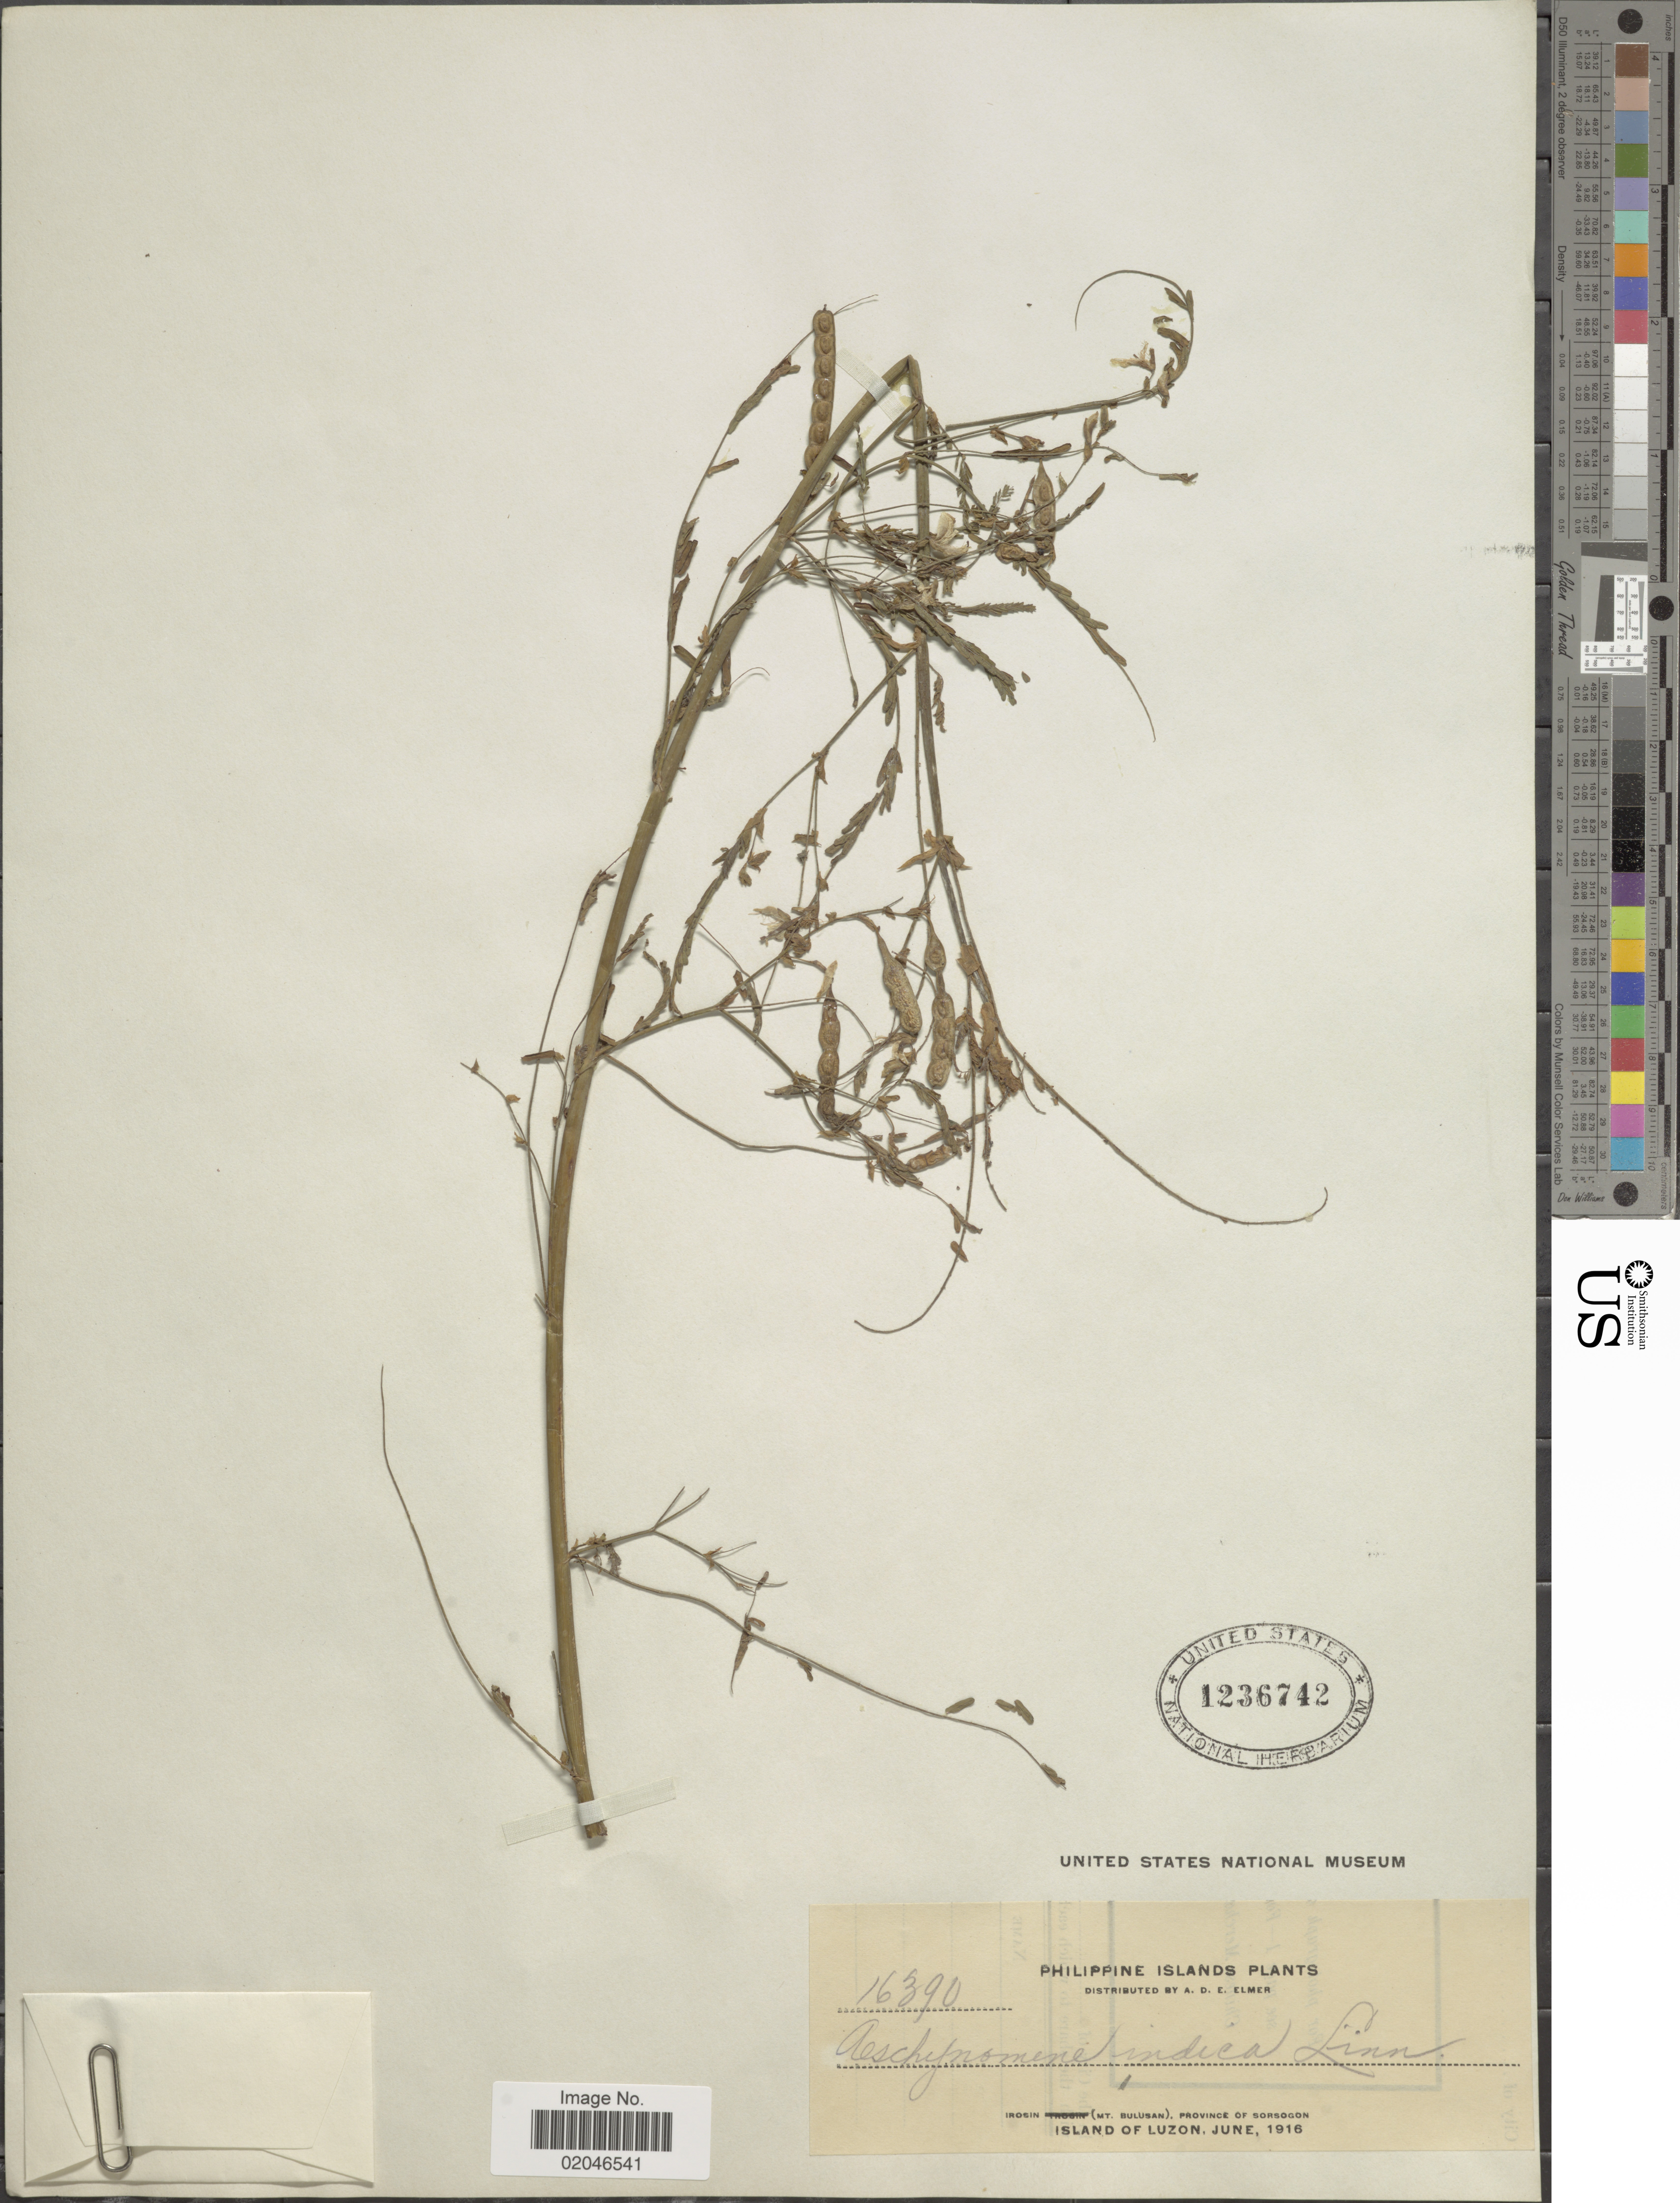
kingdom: Plantae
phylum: Tracheophyta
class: Magnoliopsida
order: Fabales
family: Fabaceae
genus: Aeschynomene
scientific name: Aeschynomene indica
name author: L.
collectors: A. D. E. Elmer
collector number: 16390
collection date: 1916-06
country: Philippines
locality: Philippine Islands, irosin (Mt. Bulusan), Province of Sorsogon, Island of Luzon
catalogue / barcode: US 1236742